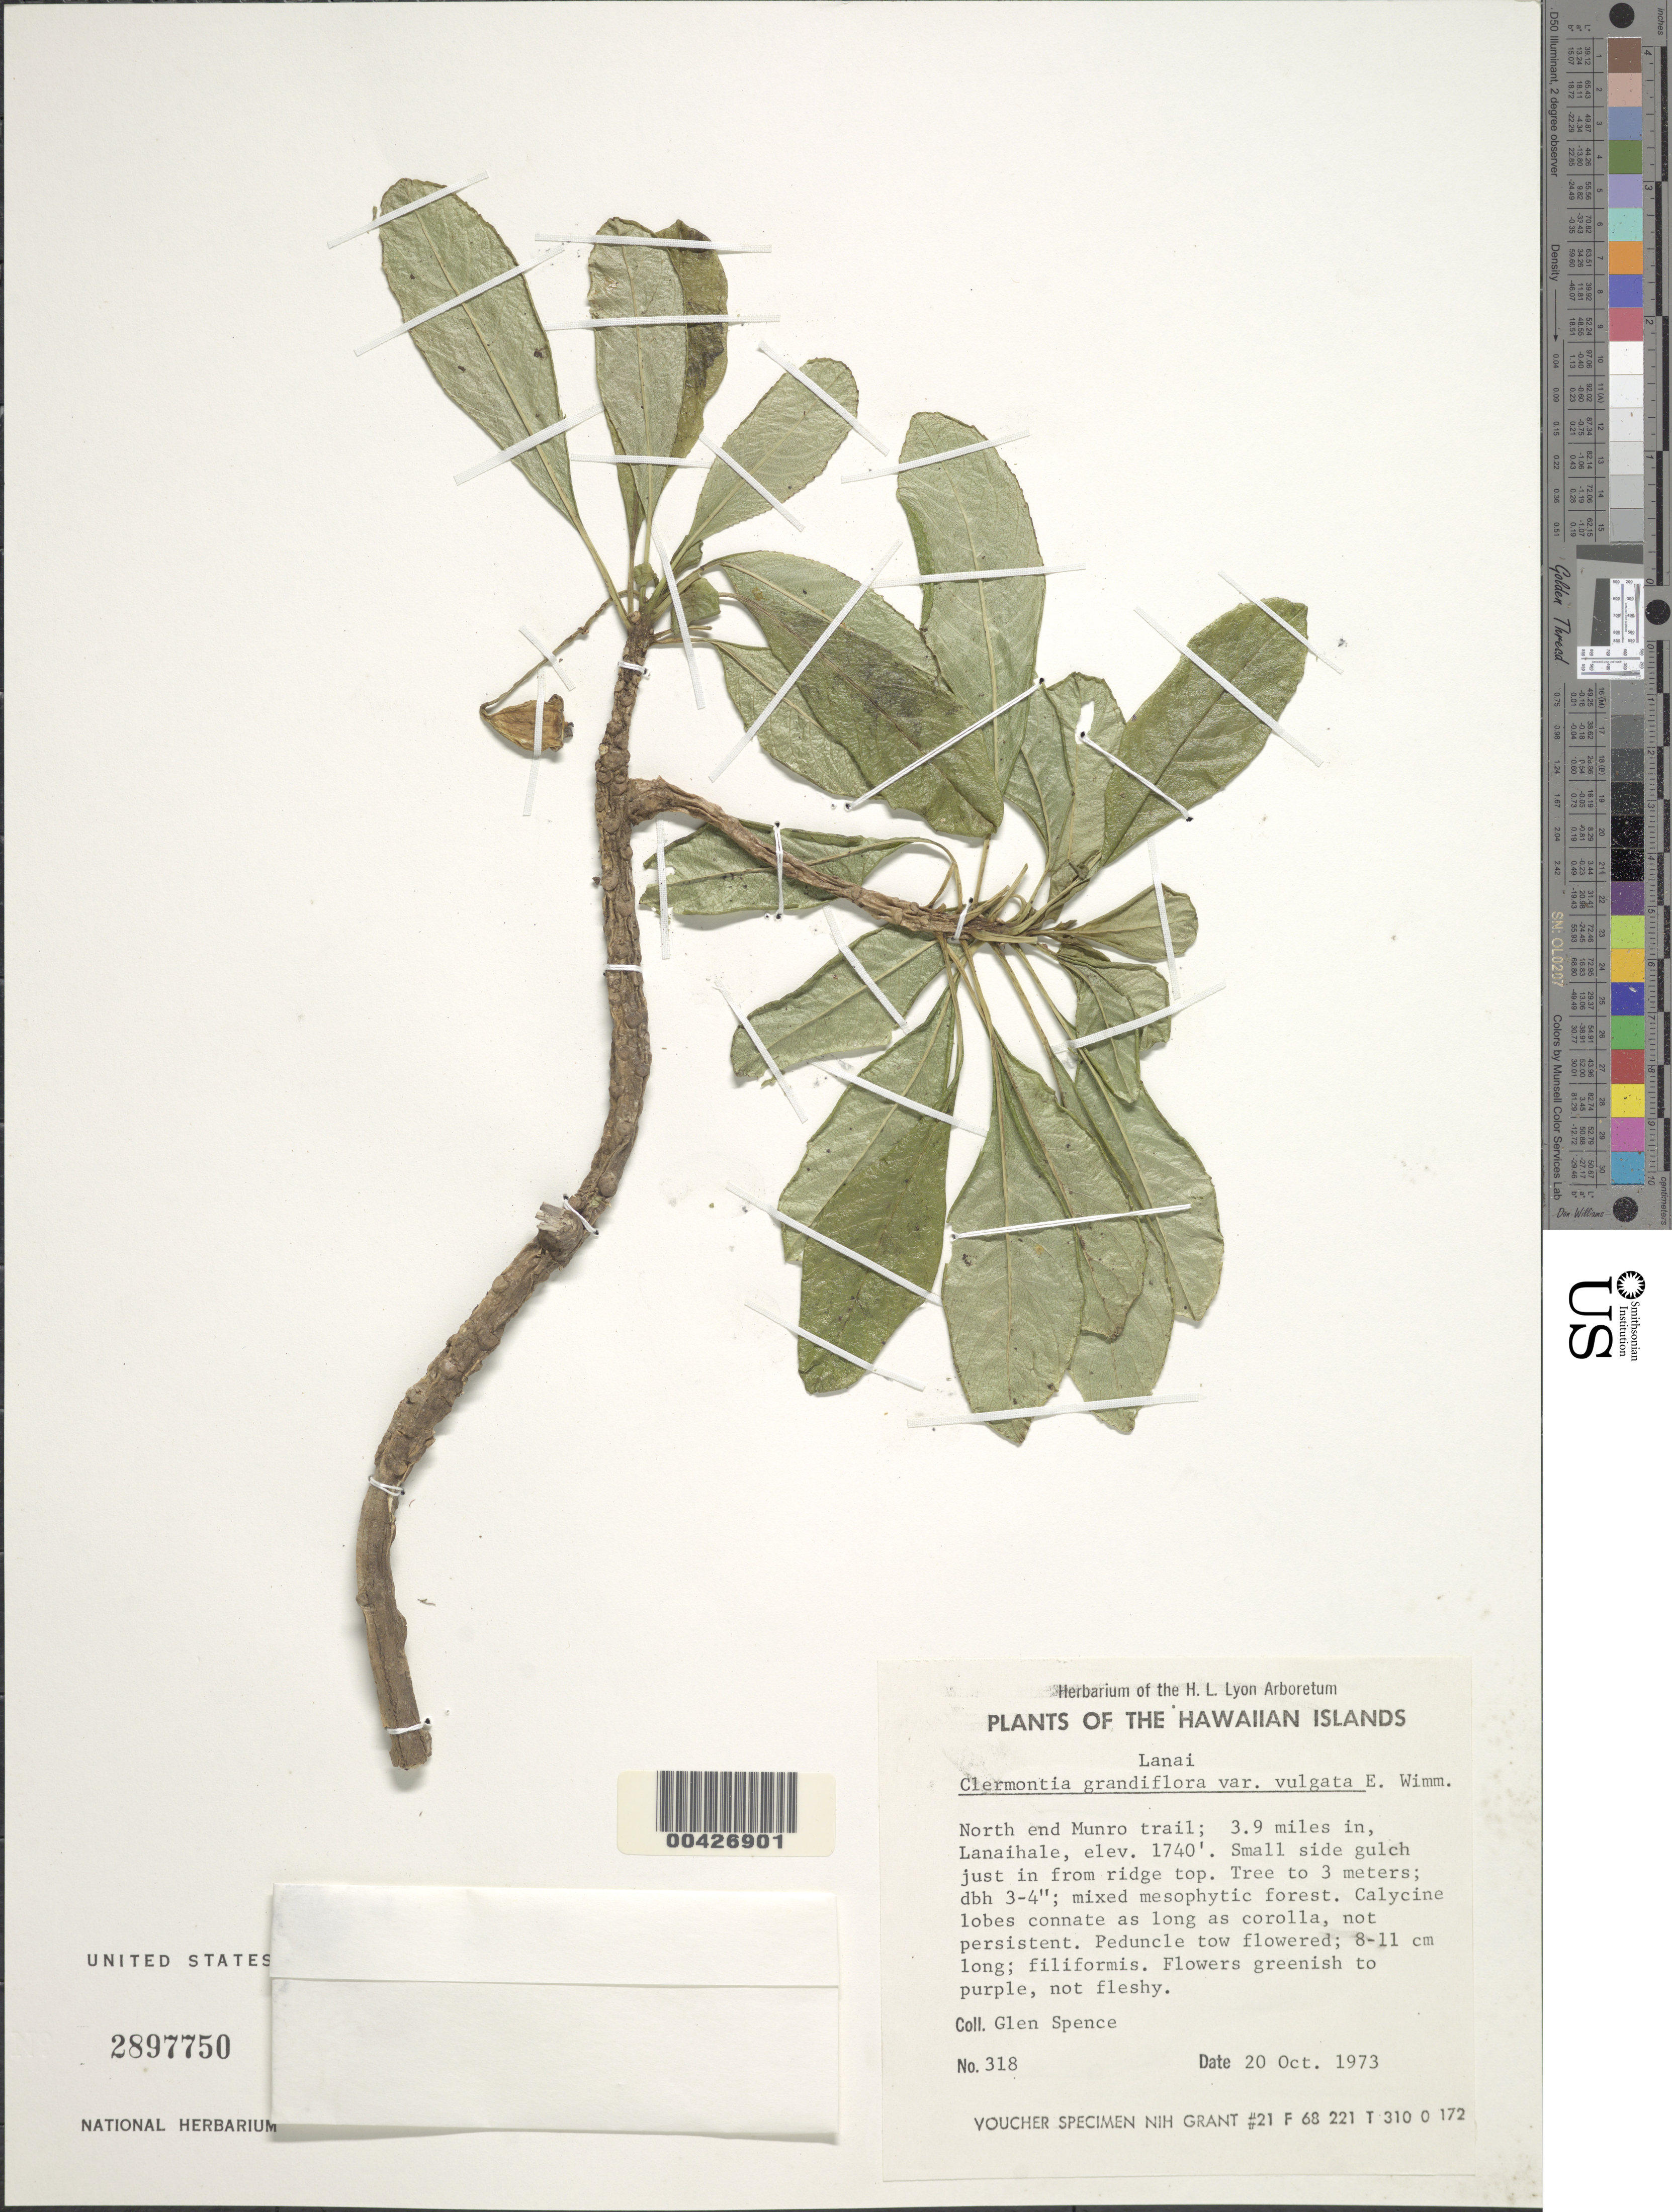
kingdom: Plantae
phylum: Tracheophyta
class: Magnoliopsida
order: Asterales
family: Campanulaceae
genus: Clermontia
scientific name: Clermontia grandiflora subsp. munroi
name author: Gaudich.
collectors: G. Spence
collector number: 318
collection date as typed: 20 Oct 1973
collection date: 1973-10-20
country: United States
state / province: Hawaii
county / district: Maui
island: Lana'i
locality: north end Munro Trail; 3.9 miles in, Lanaihale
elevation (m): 530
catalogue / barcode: US 2897750